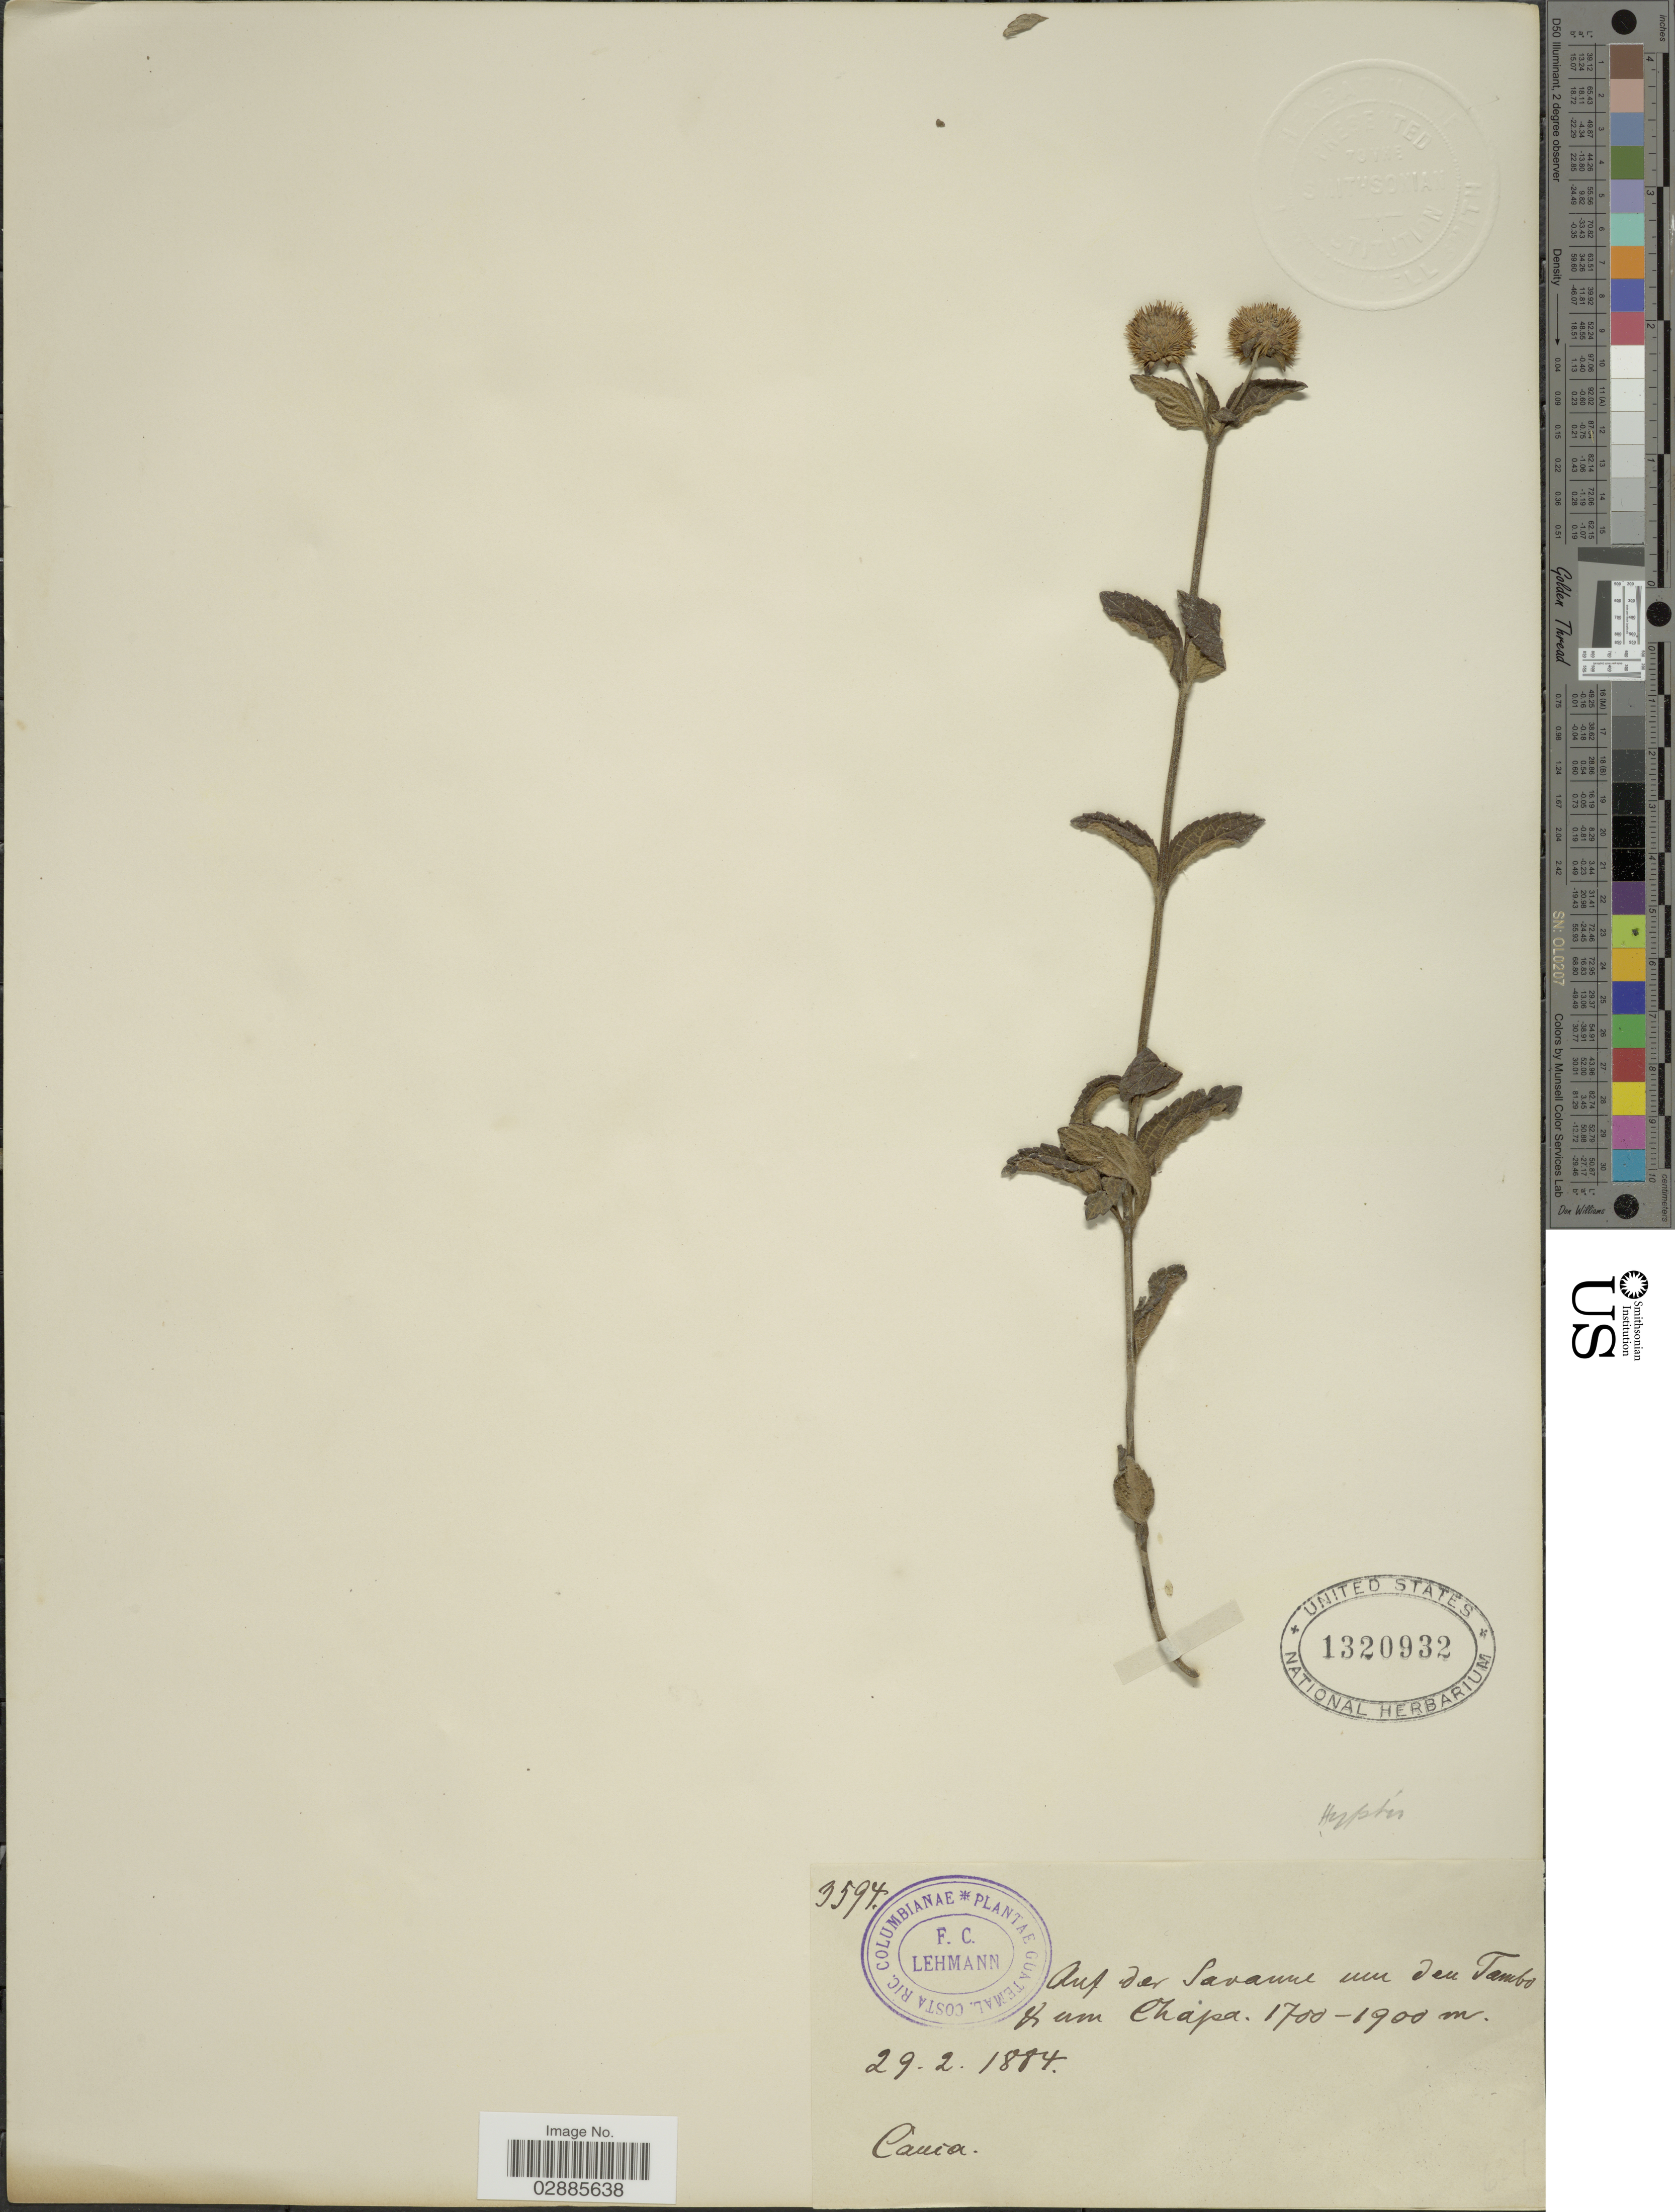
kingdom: Plantae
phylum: Tracheophyta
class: Magnoliopsida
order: Lamiales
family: Lamiaceae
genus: Hyptis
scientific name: Hyptis lantanifolia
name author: Poit.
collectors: F. C. Lehmann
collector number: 3594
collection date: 1884-02-29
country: Colombia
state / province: Cauca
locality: Auf der Savanne um den Tambo & um Chapa.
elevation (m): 1700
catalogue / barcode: US 1320932